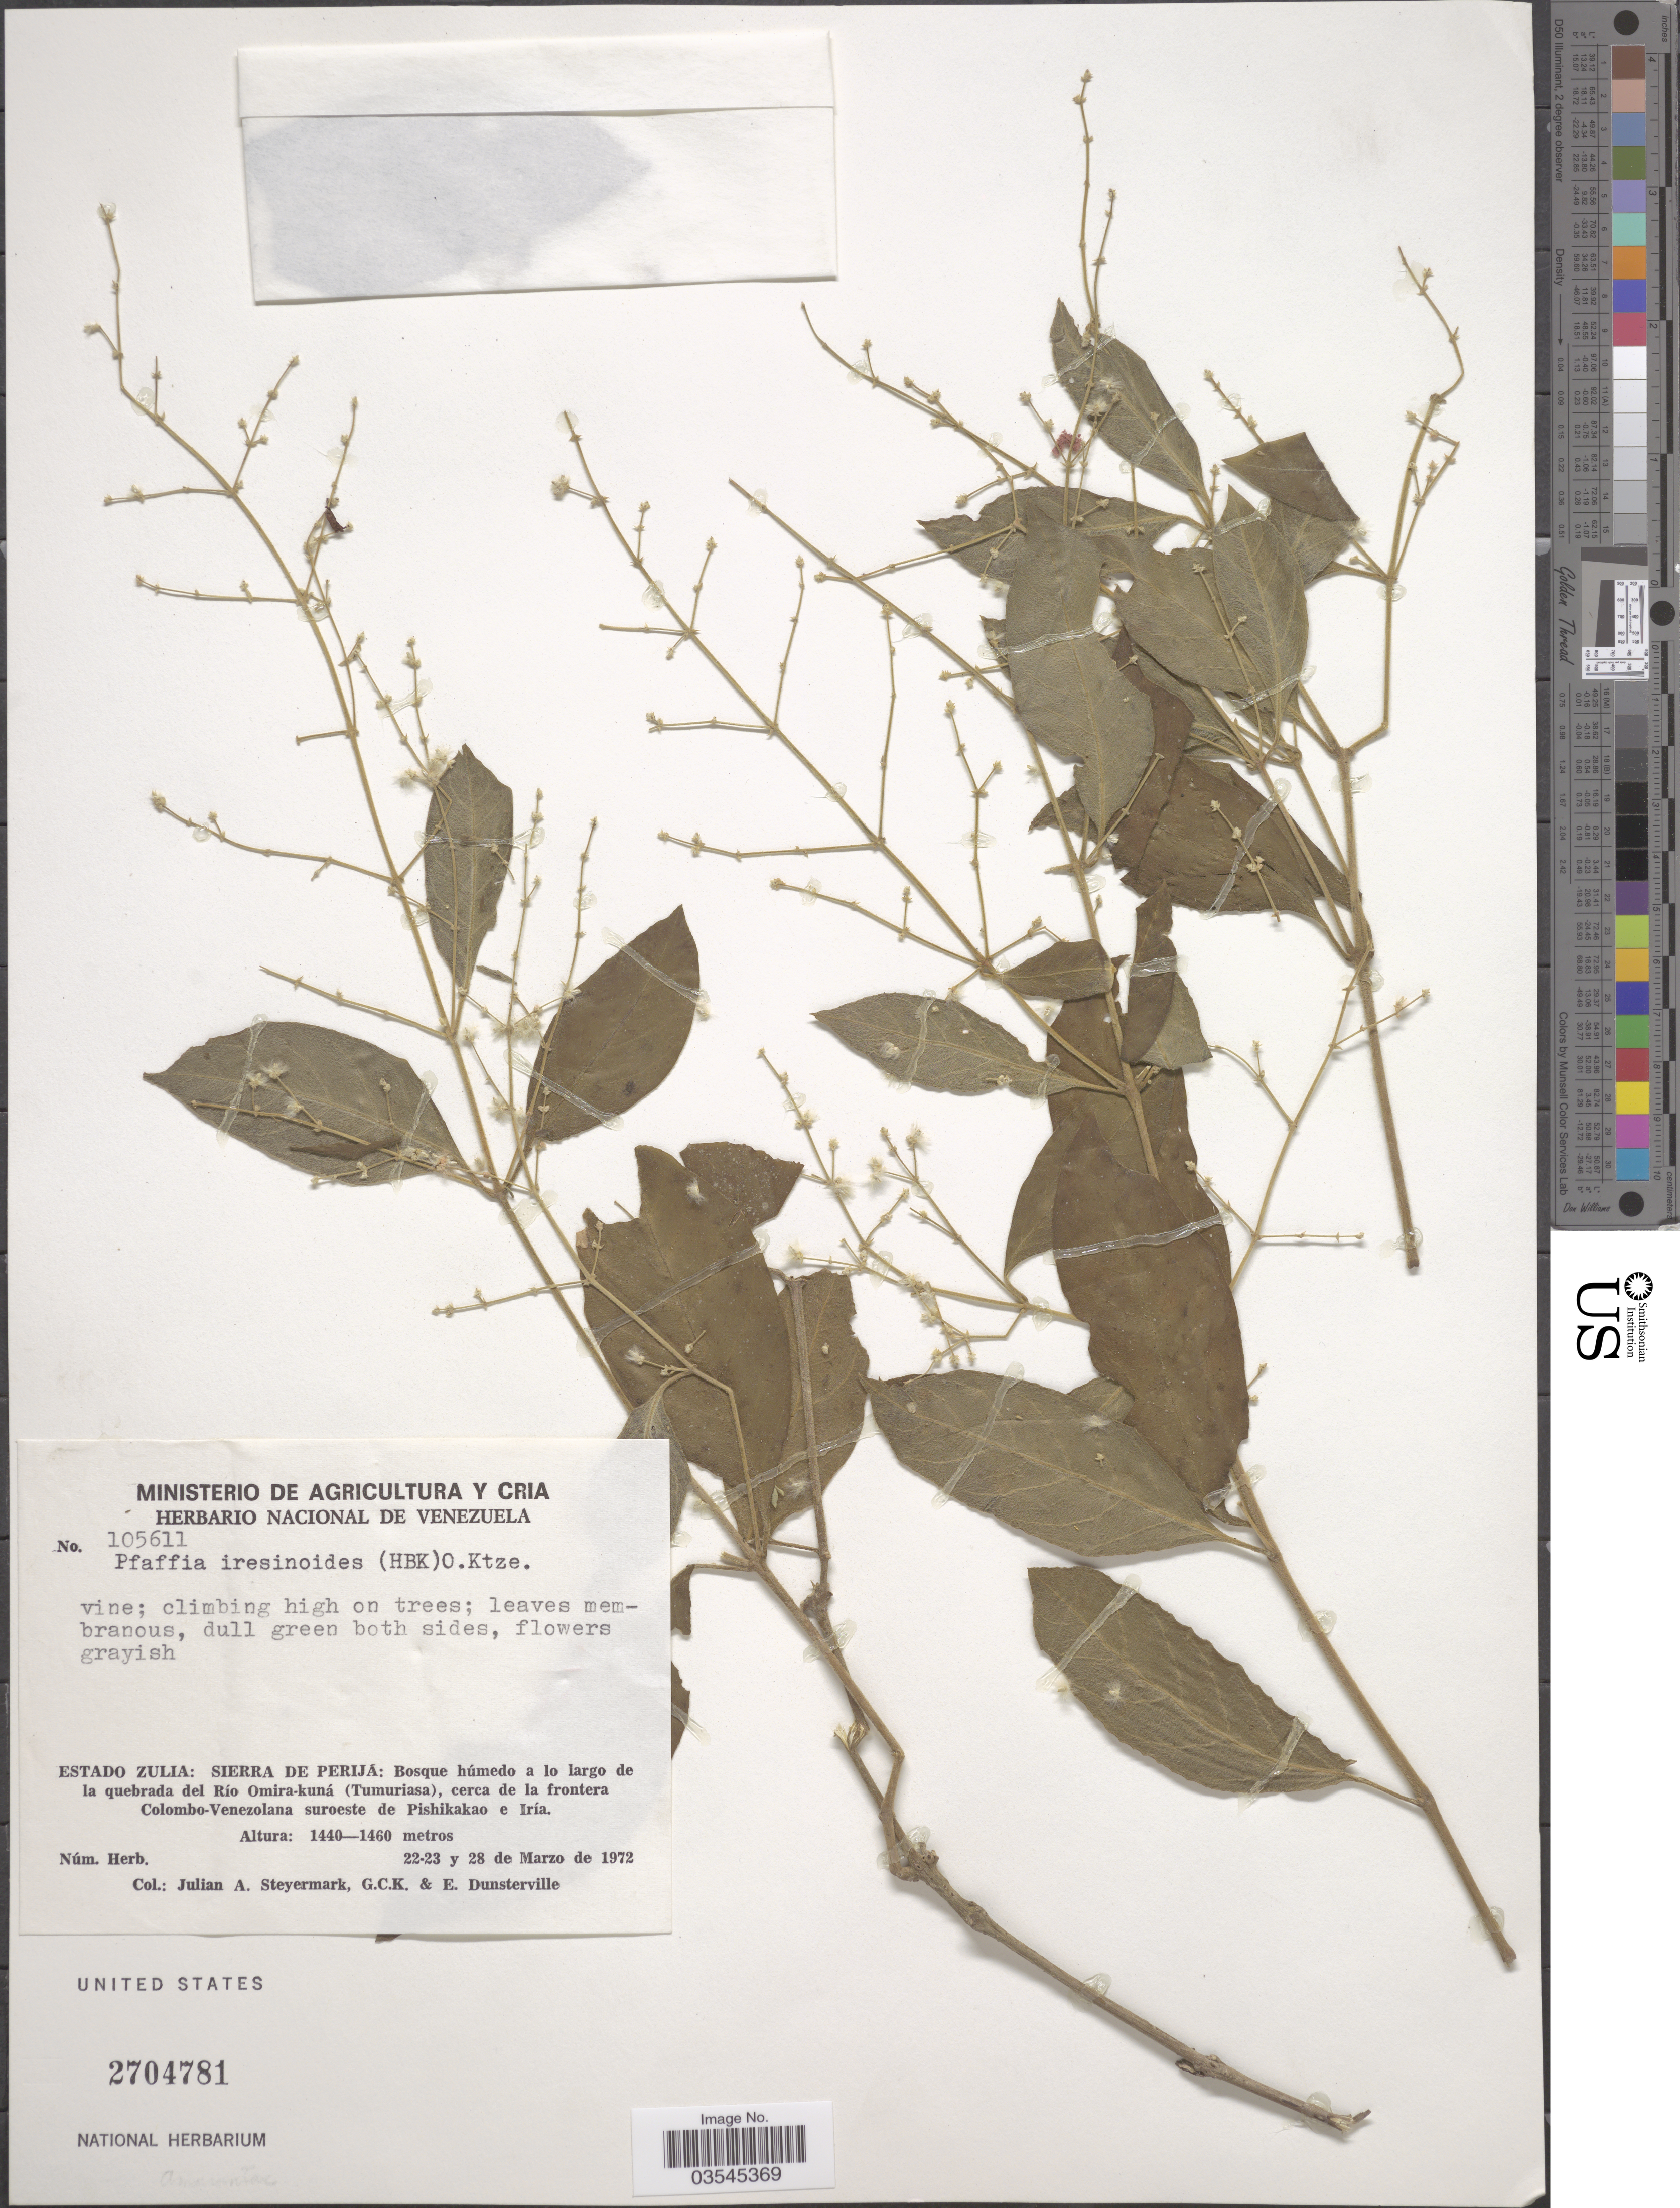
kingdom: Plantae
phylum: Tracheophyta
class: Magnoliopsida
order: Caryophyllales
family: Amaranthaceae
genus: Pfaffia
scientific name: Pfaffia iresinoides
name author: (Kunth) Spreng.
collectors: J. Steyermark, G. C. K. Dunsterville & E. Dunsterville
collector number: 105611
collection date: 1972-03-22/1972-03-28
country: Venezuela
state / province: Zulia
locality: Sierra de Perijá: Bosque húmedo a lo largo de la quebrada del Río Omira-kuná (Tumuriasa), cerca de la frontera Colombo-Venezolana suroeste de Pishikakao e Iría.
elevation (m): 1440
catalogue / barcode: US 2704781